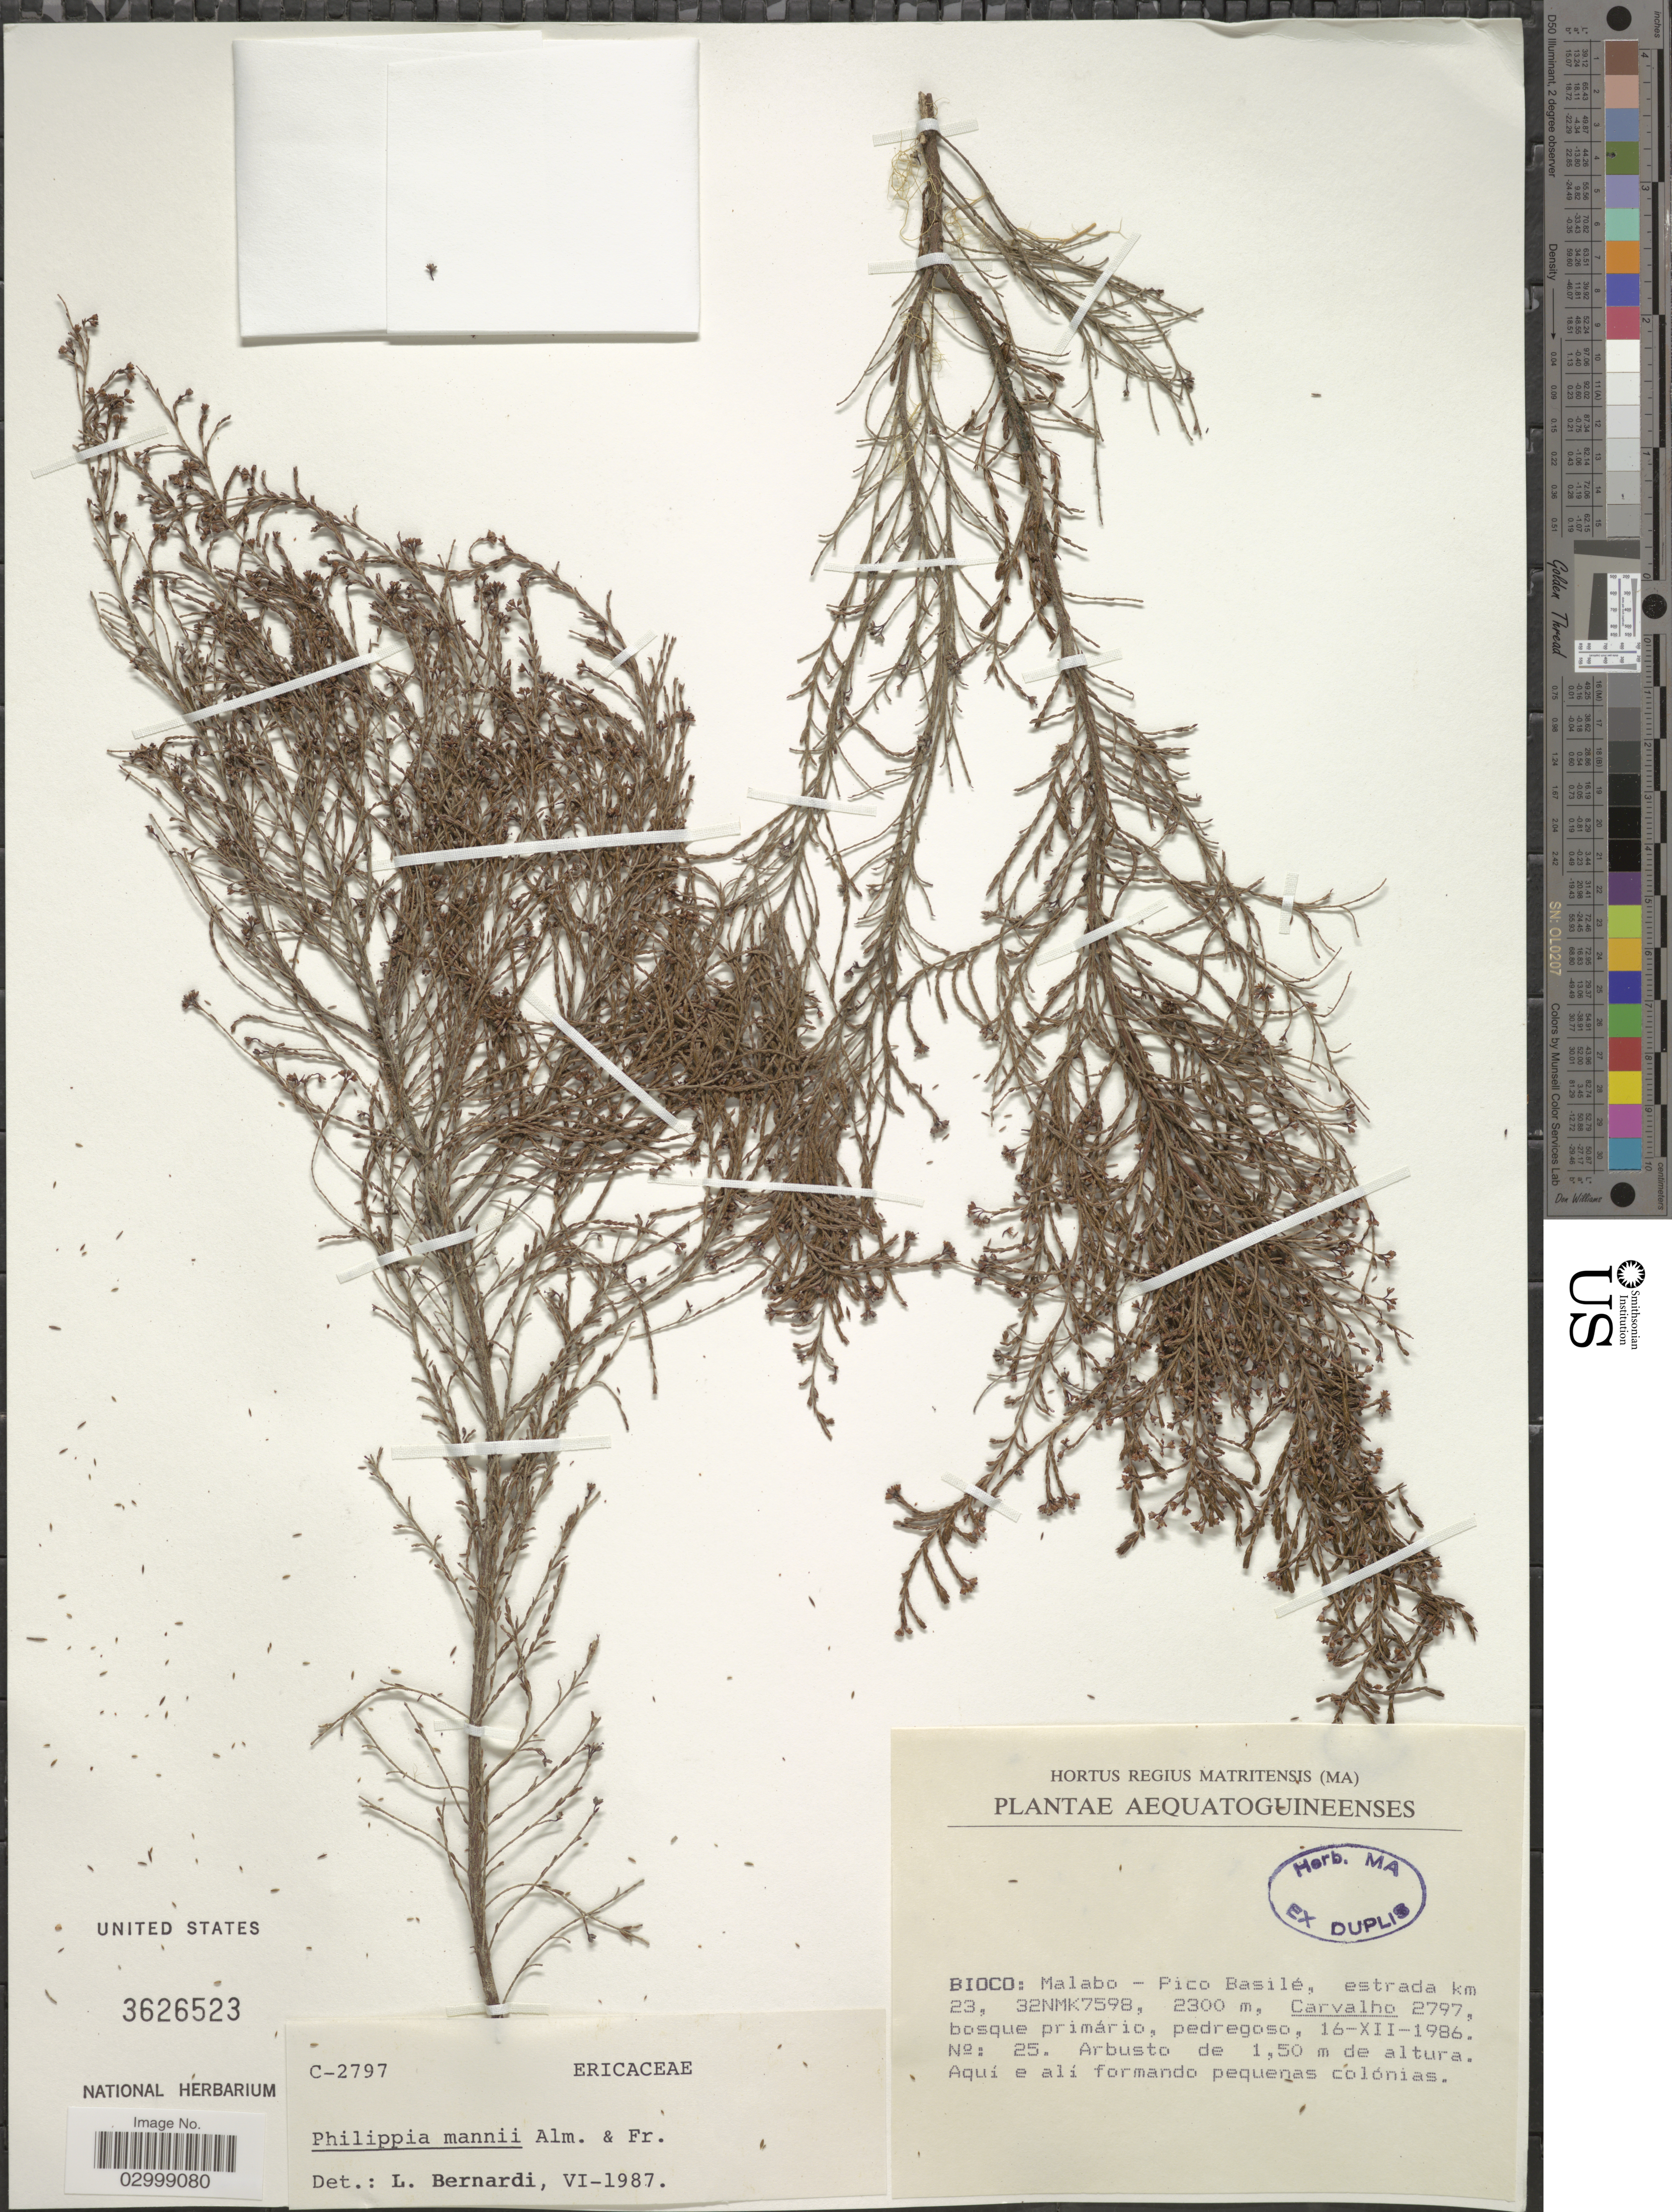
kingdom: Plantae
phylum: Tracheophyta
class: Magnoliopsida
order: Ericales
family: Ericaceae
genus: Philippia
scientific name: Philippia mannii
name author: (Hook. f.) Alm & T.C.E. Fr.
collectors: Carvalho, --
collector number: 2797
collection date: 1986-12-16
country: Equatorial Guinea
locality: Bioco: Malabo - Pico Basilé, estrada km 23, 32NMK7598.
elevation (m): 2300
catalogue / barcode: US 3626523